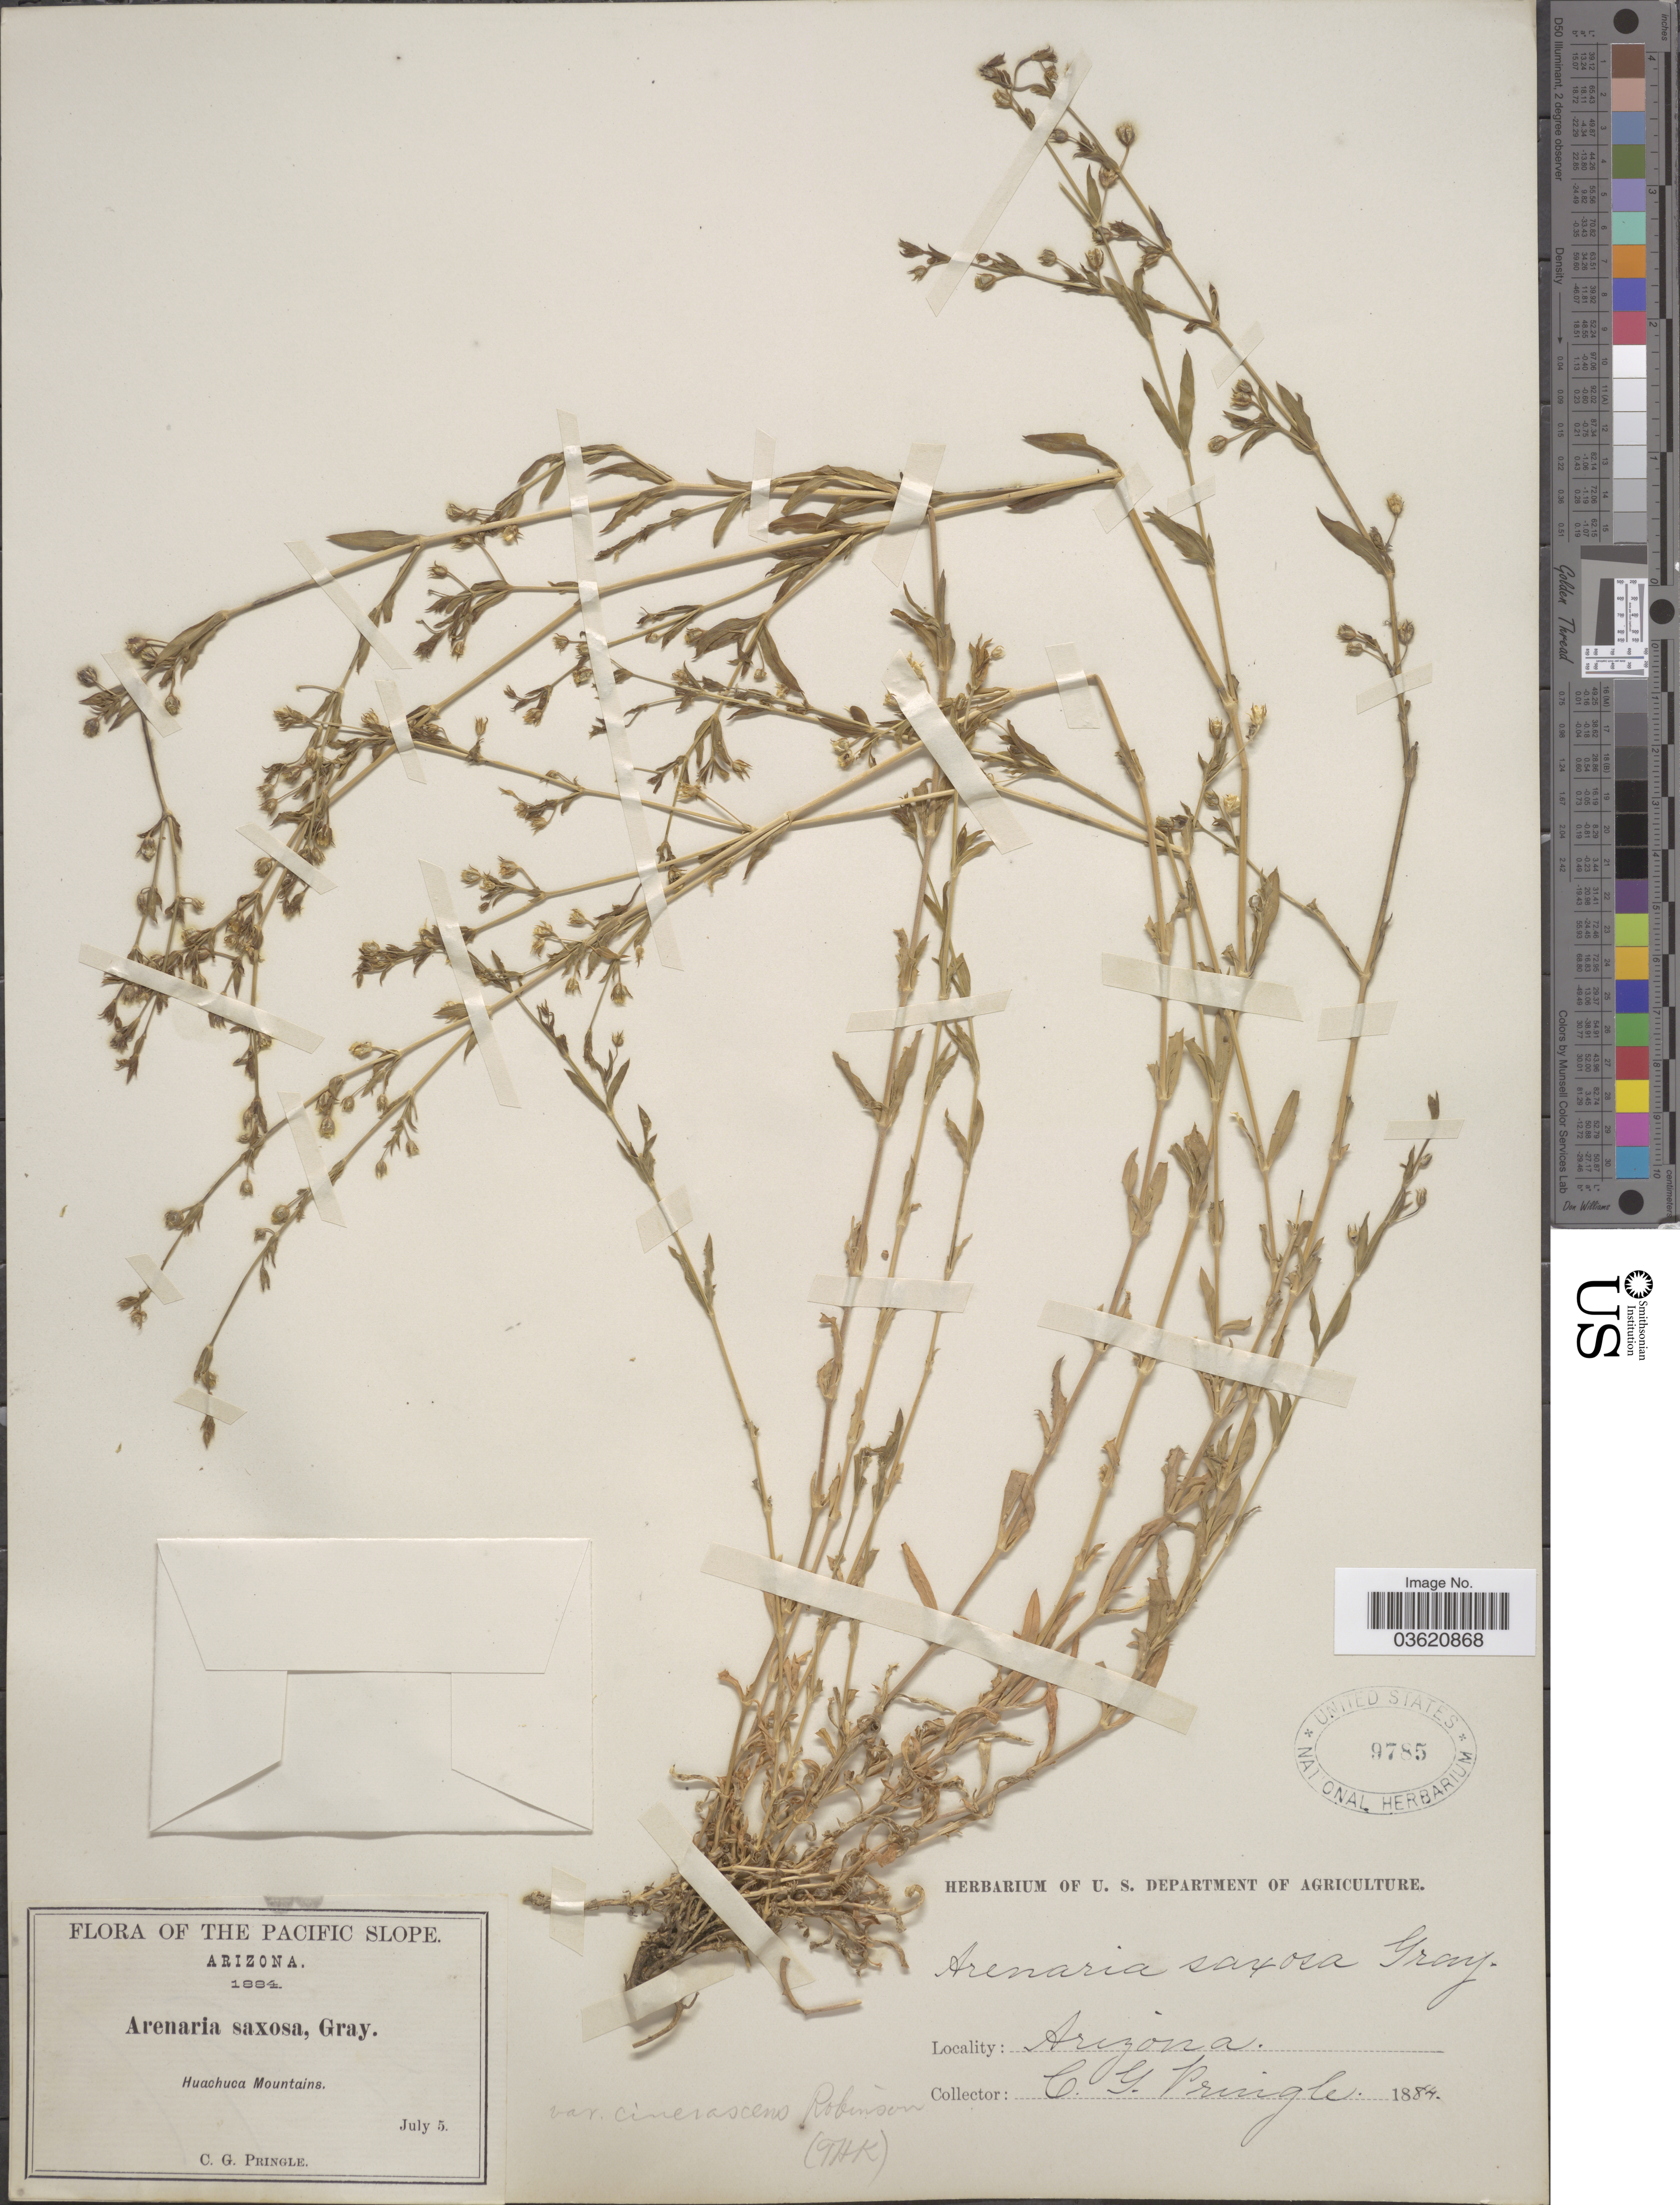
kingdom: Plantae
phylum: Tracheophyta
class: Magnoliopsida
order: Caryophyllales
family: Caryophyllaceae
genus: Arenaria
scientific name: Arenaria macdougalii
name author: A. Heller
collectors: C. G. Pringle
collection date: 1884-07-05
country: United States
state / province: Arizona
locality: The Pacific Slope. Huachuca Mountains.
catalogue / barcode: US 9785